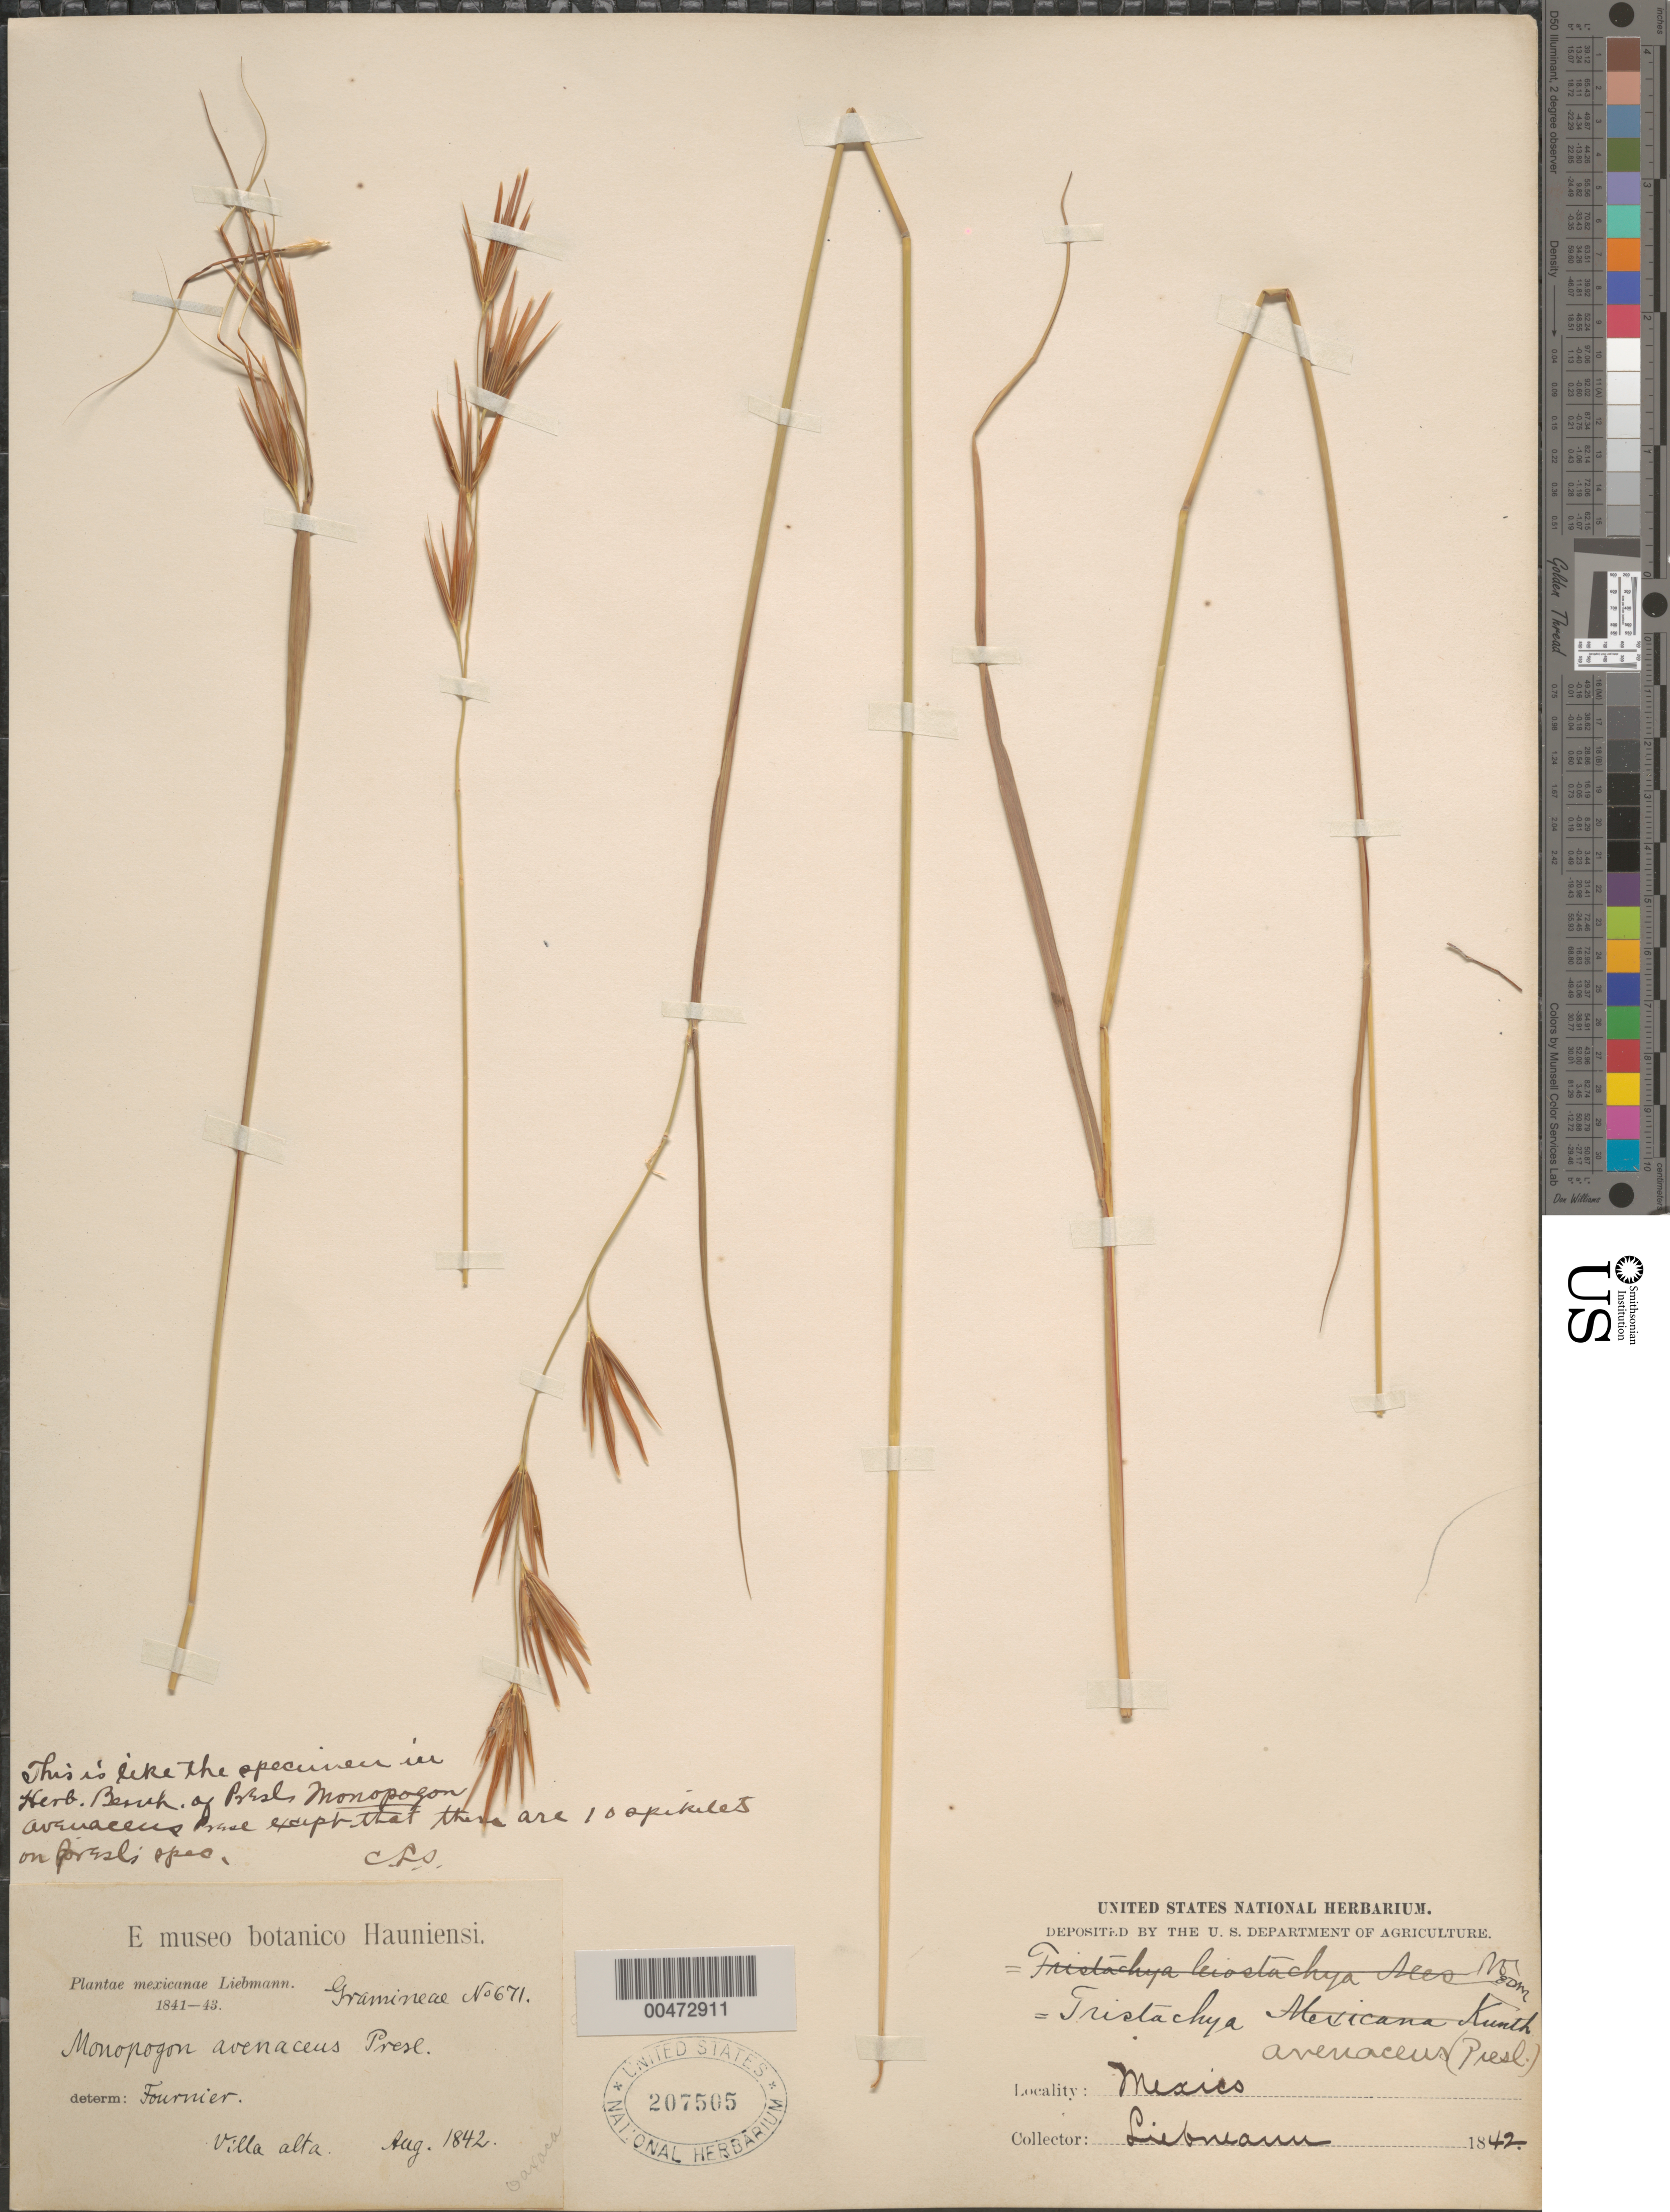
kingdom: Plantae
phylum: Tracheophyta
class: Liliopsida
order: Poales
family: Poaceae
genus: Tristachya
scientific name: Tristachya avenacea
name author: Scribn. & Merr.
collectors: F. M. Liebmann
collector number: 671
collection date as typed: Aug 1842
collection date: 1842-08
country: Mexico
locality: Villa Alta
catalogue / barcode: US 207505